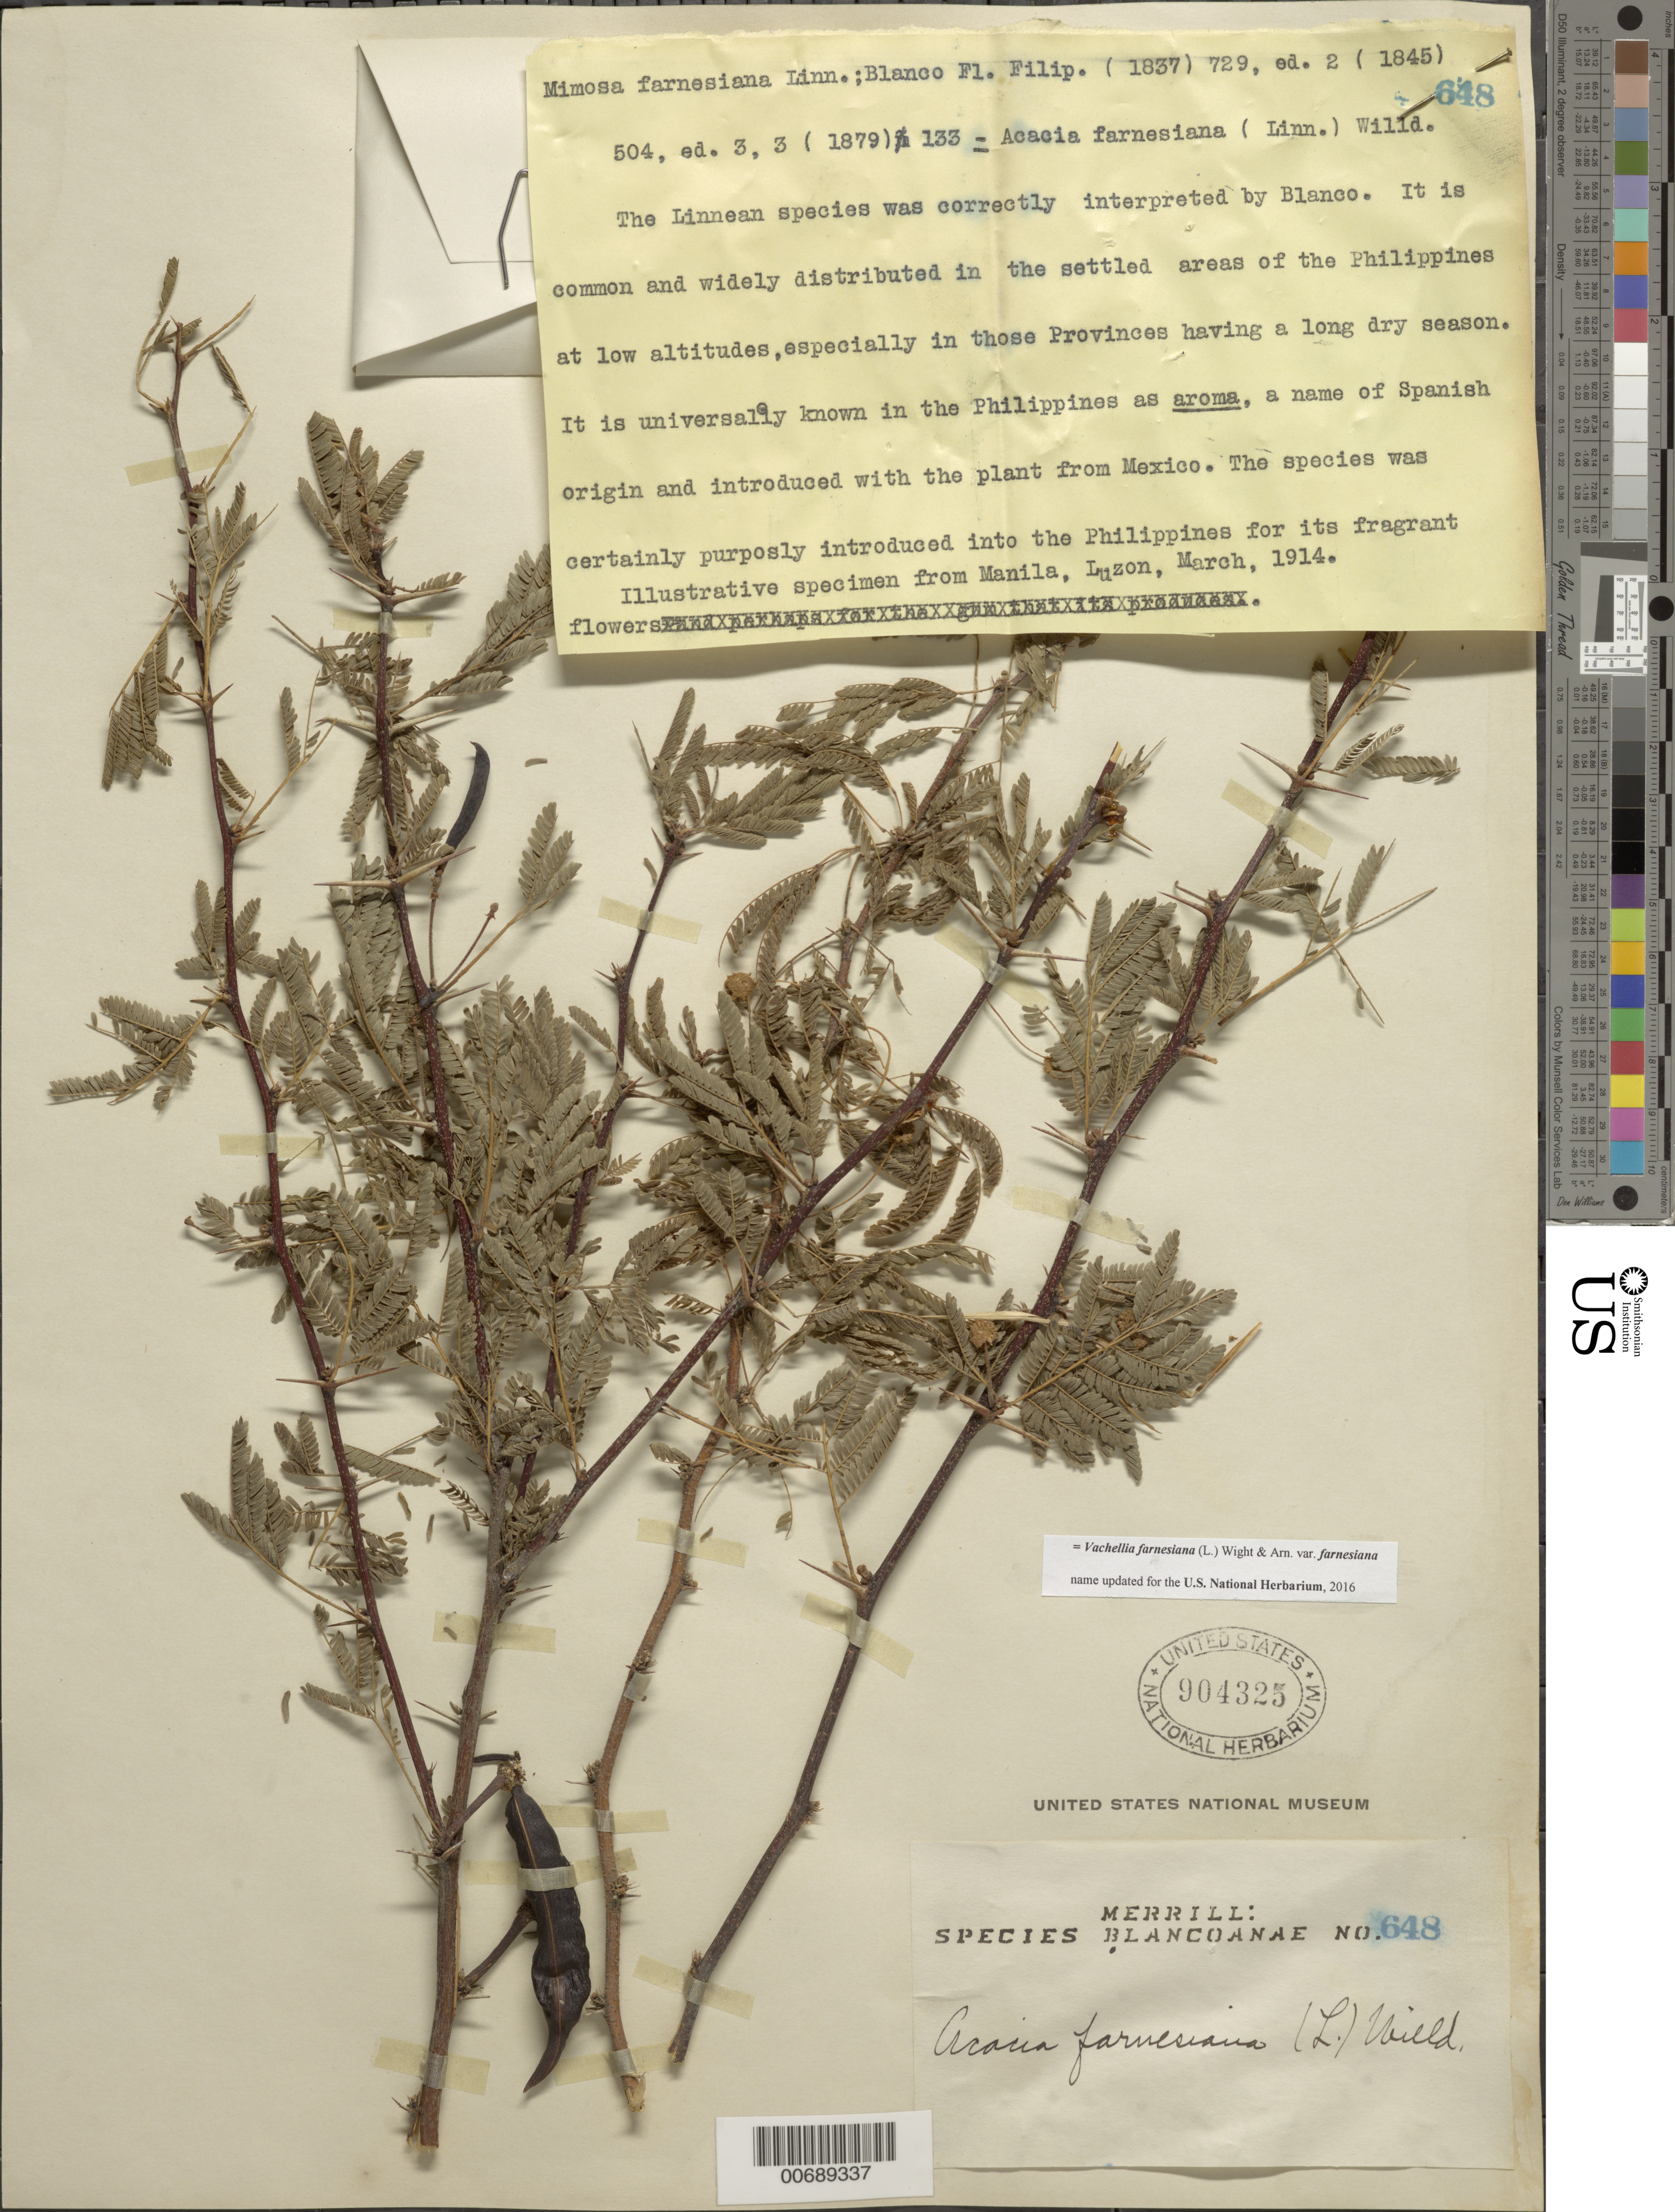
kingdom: Plantae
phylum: Tracheophyta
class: Magnoliopsida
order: Fabales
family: Fabaceae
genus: Vachellia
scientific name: Vachellia farnesiana var. farnesiana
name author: (L.) Wight & Arn.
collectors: E. D. Merrill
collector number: Sp. Blancoan. 0648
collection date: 1914-03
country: Philippines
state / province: National Capital Region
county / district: Manila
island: Luzon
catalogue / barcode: US 904325